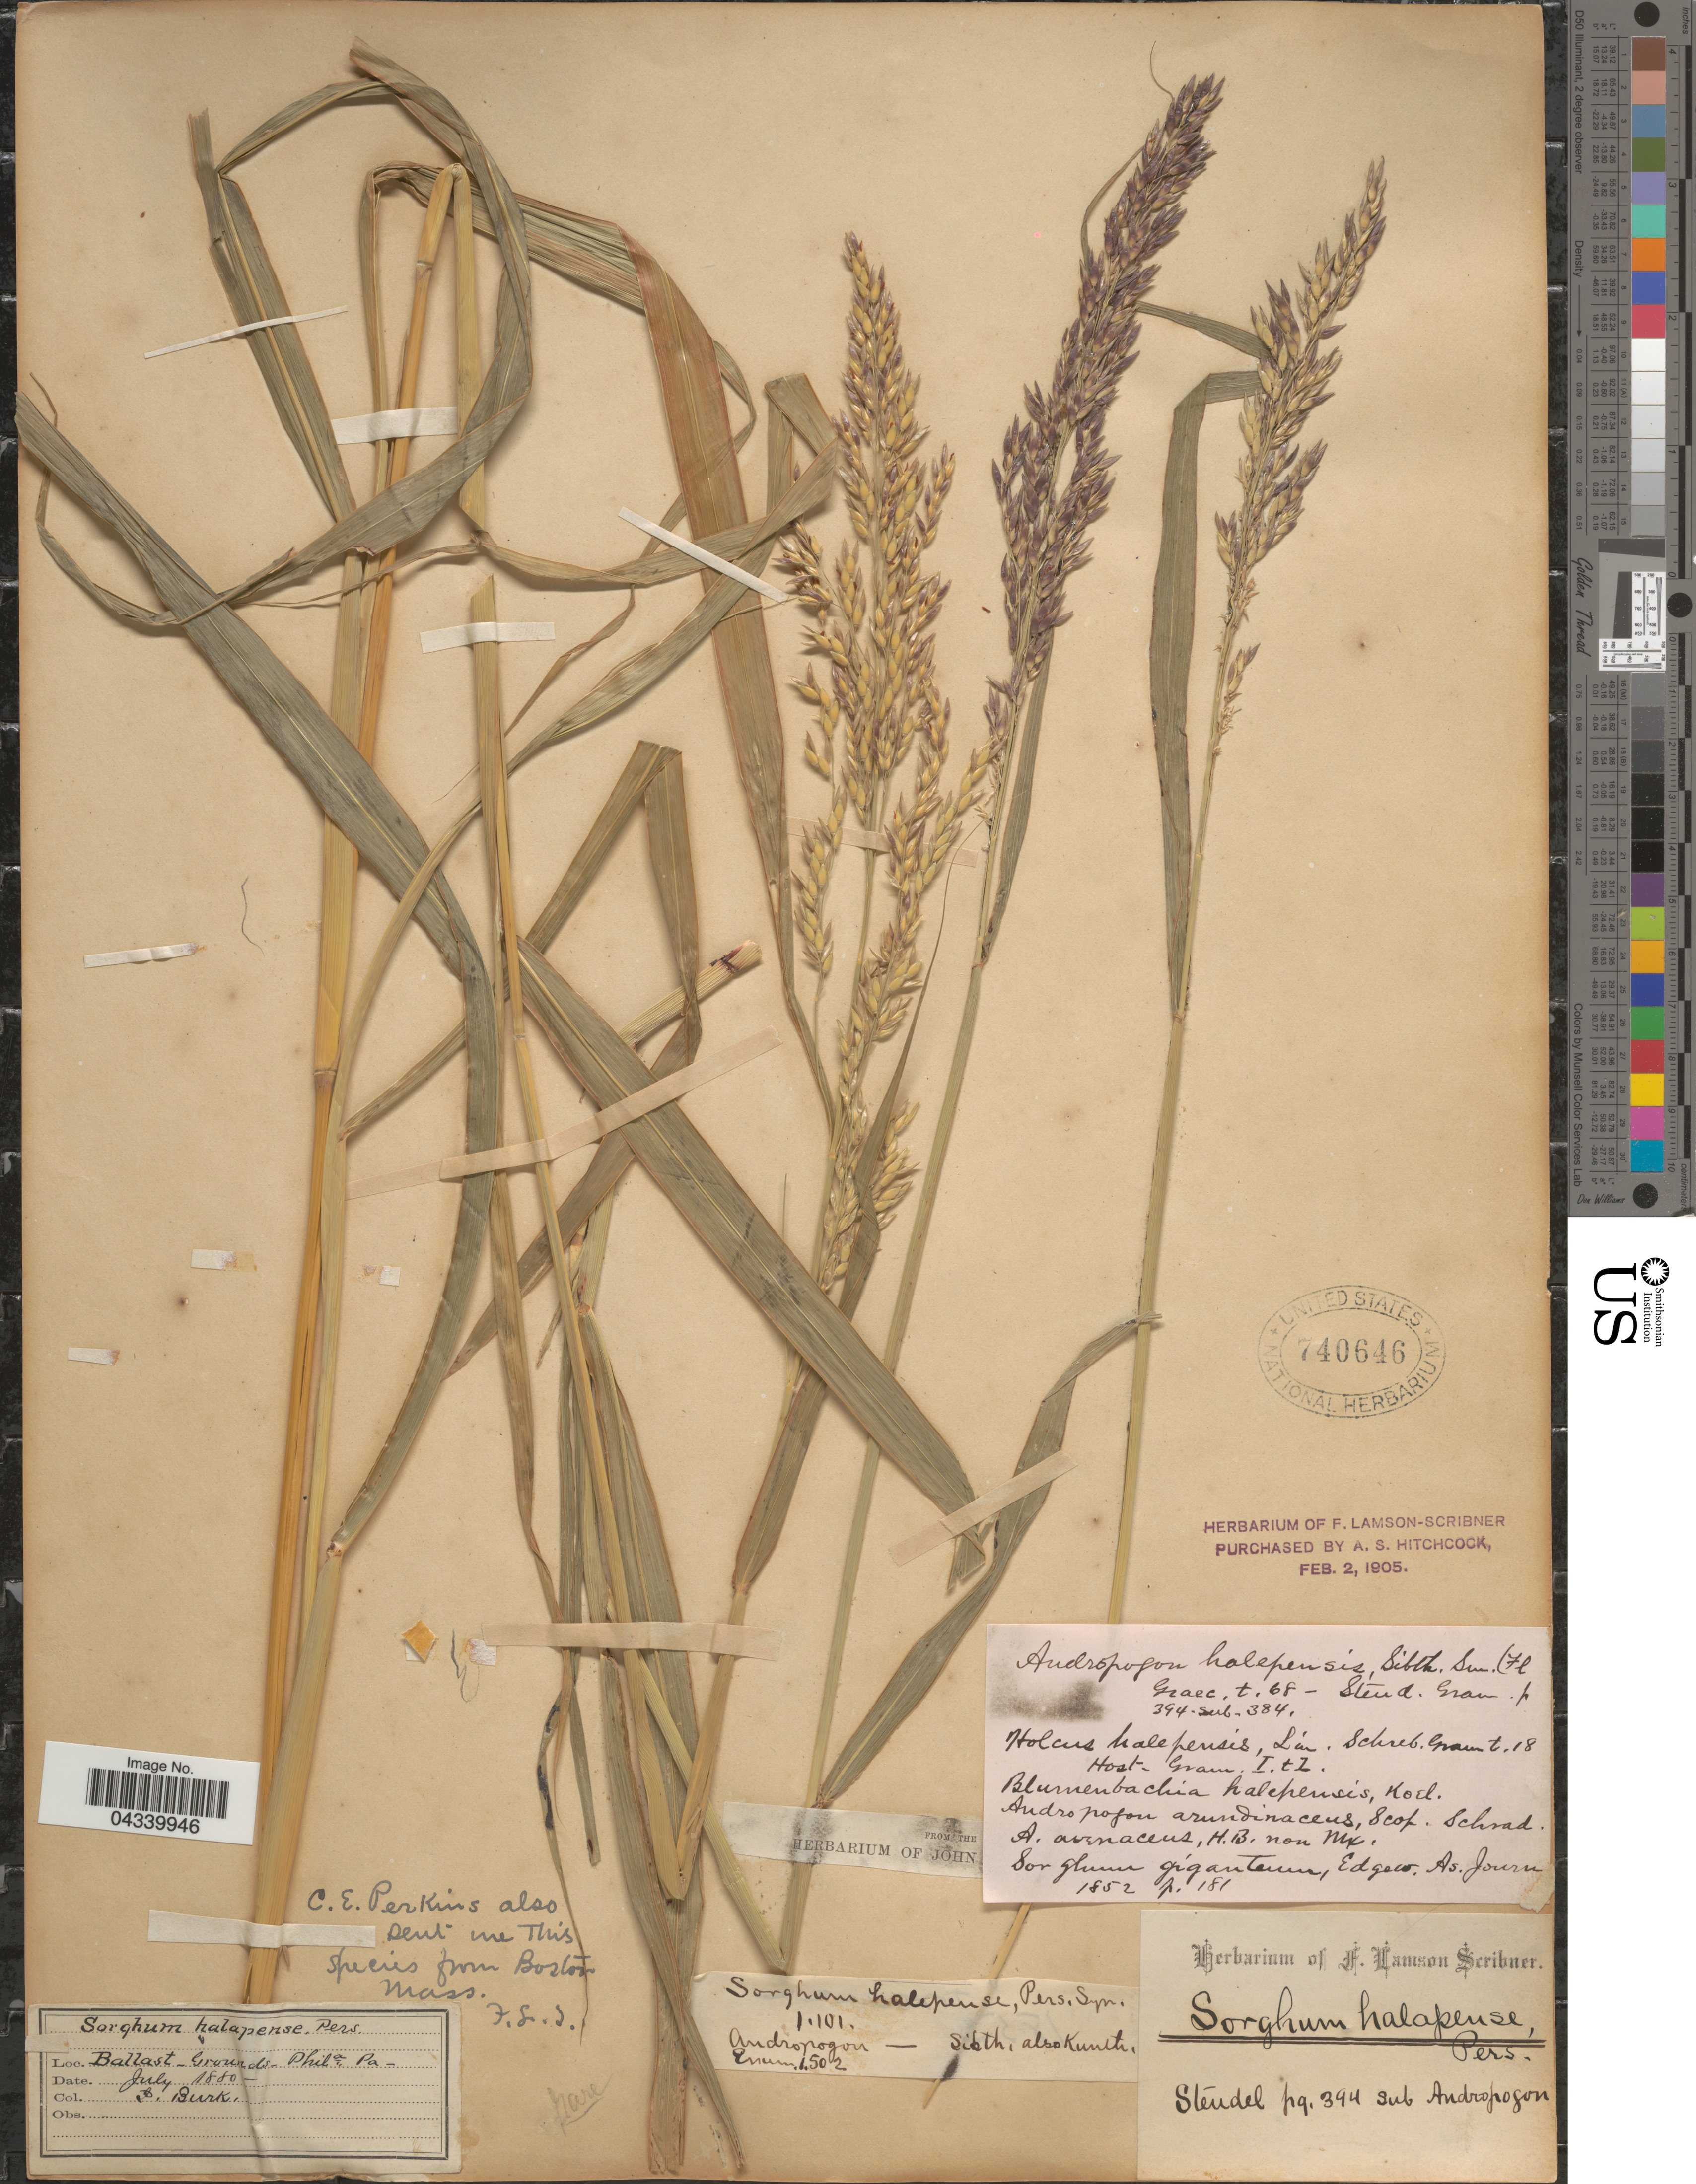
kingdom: Plantae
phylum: Tracheophyta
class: Liliopsida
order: Poales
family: Poaceae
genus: Sorghum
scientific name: Sorghum halepense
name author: (L.) Pers.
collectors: I. Burk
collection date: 1880-07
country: United States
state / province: Pennsylvania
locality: Ballast Grounds Phila.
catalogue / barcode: US 740646